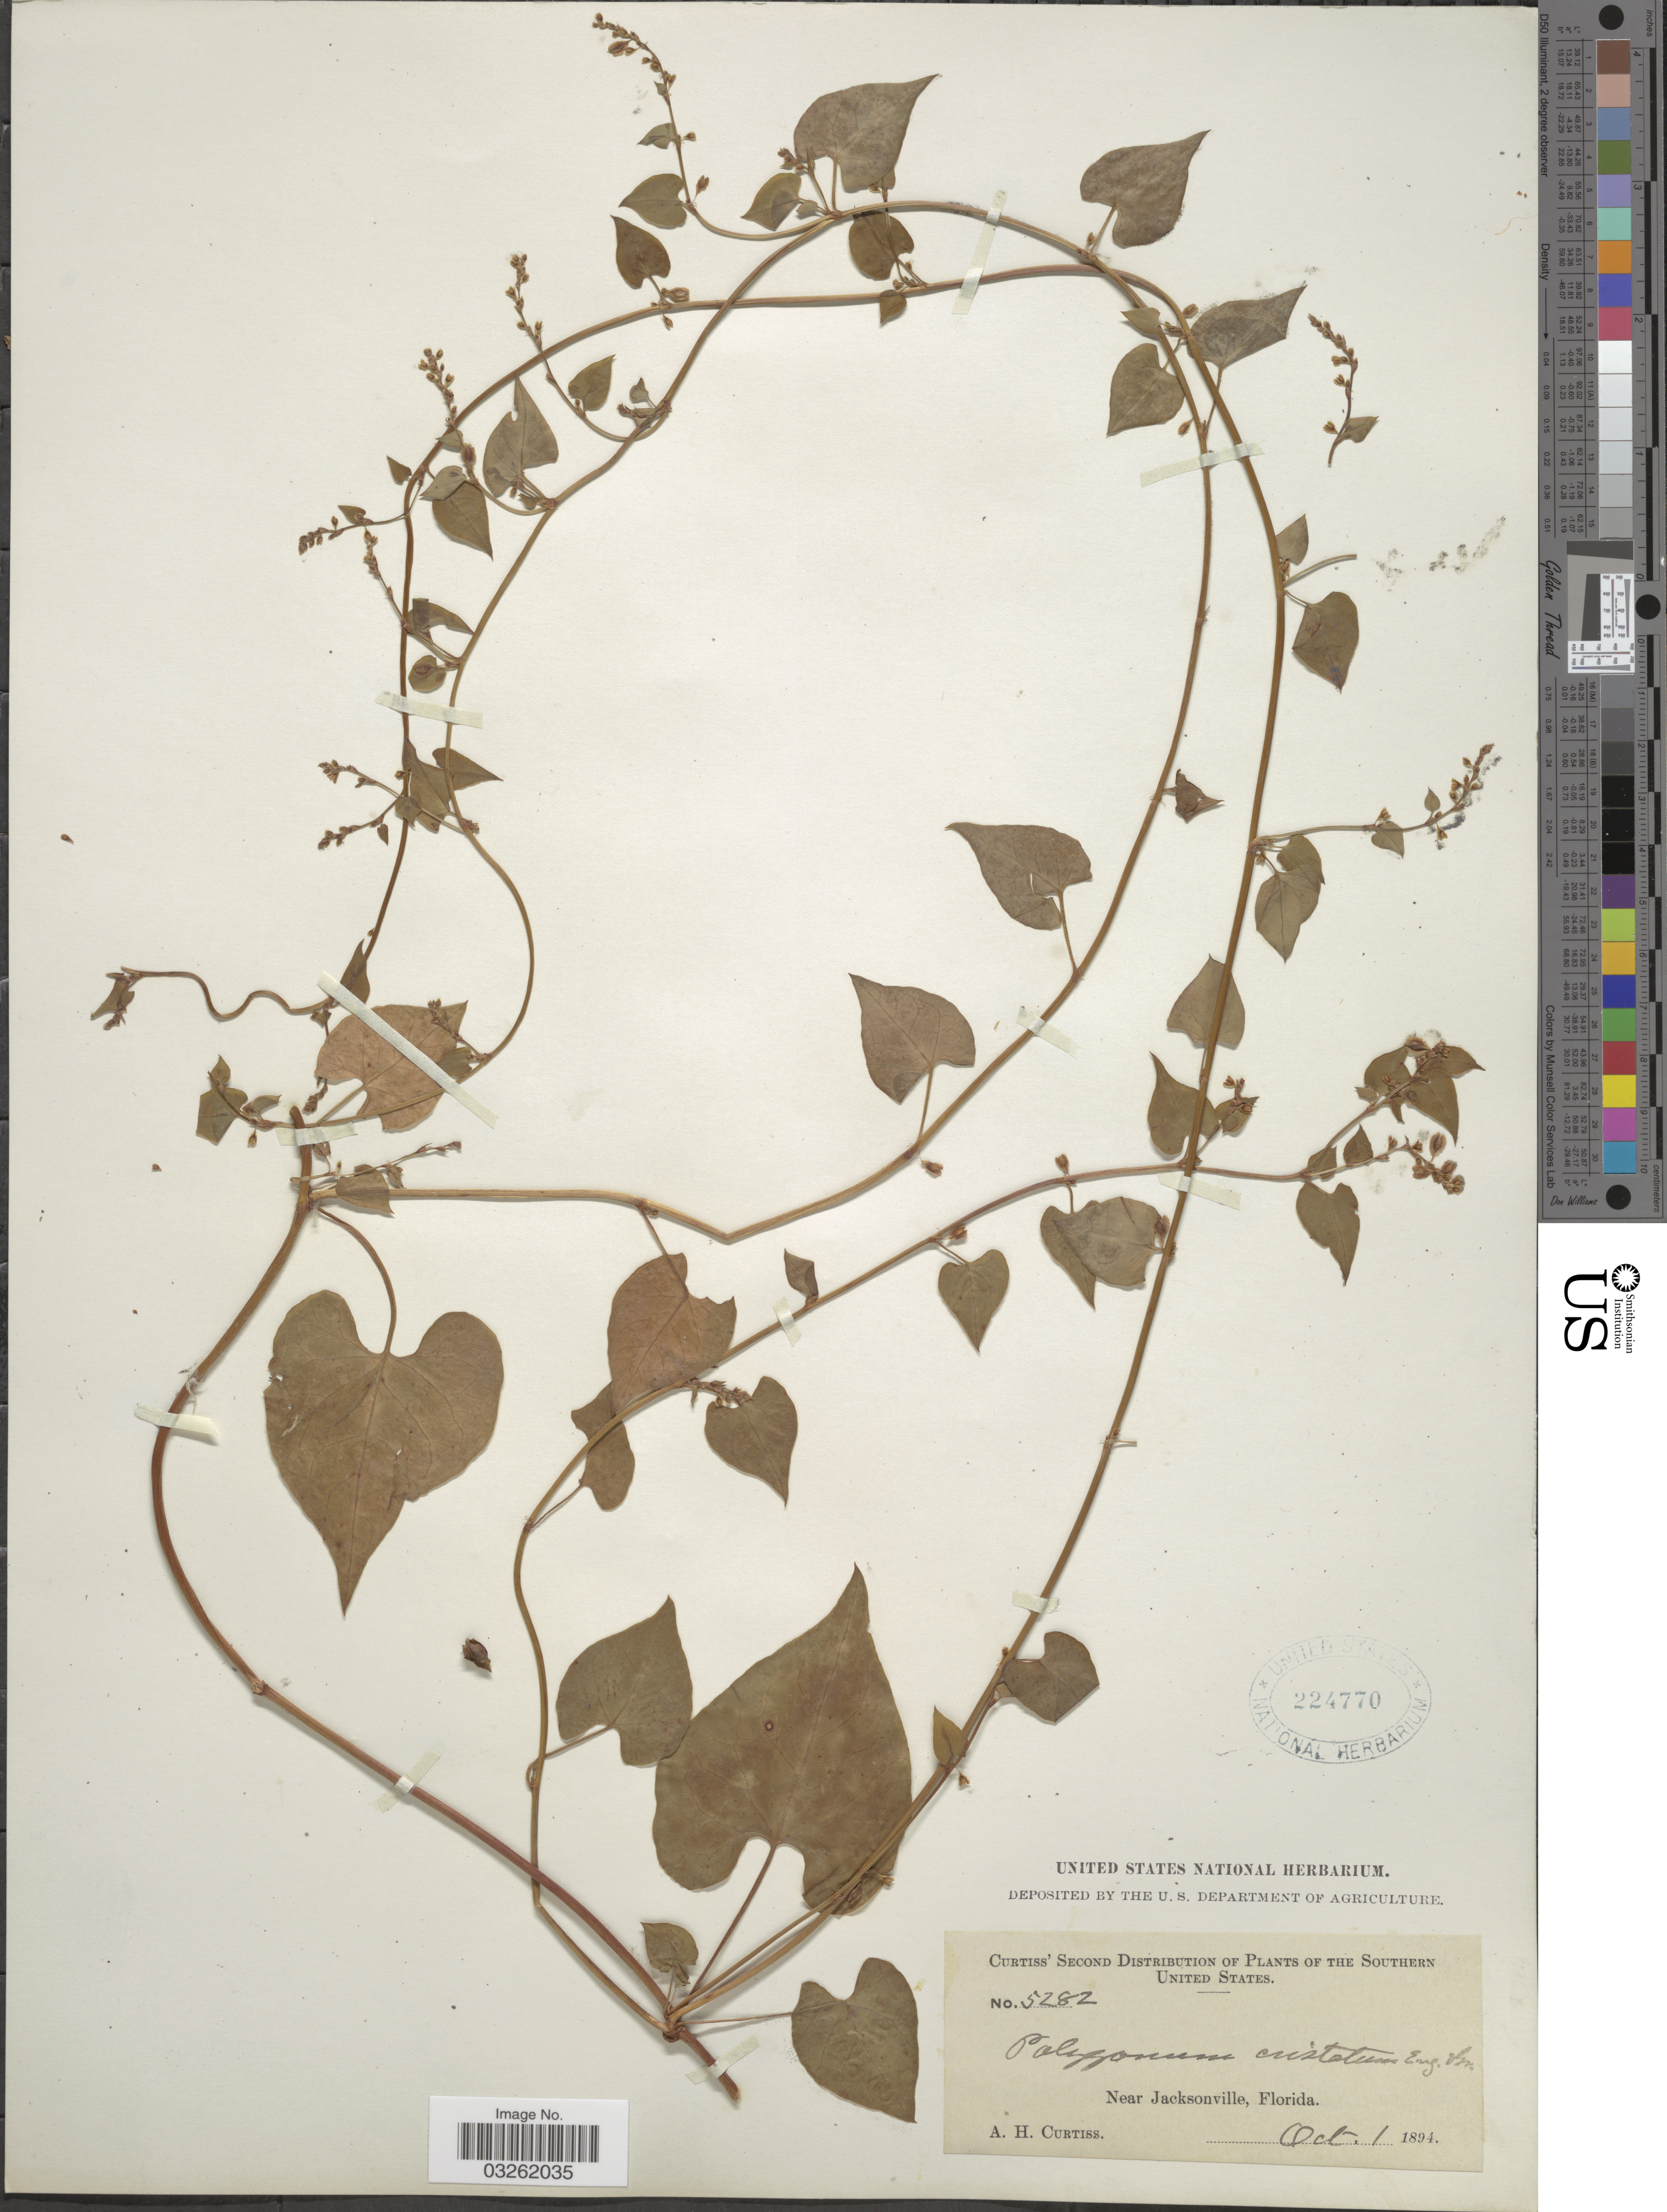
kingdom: Plantae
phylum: Tracheophyta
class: Magnoliopsida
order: Caryophyllales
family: Polygonaceae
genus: Fallopia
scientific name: Fallopia scandens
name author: (L.) Holub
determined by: Strong, Mark T., (BOT), Smithsonian Institution - National Museum of Natural History (UNITED STATES)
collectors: A. H. Curtiss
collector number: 5282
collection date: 1894-10-01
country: United States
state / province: Florida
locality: Southern United States. Near Jacksonville.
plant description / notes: Fallopia cristata (Engelm. & A. Gray) Holub here treated as a heterotypic synonym.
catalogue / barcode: US 224770